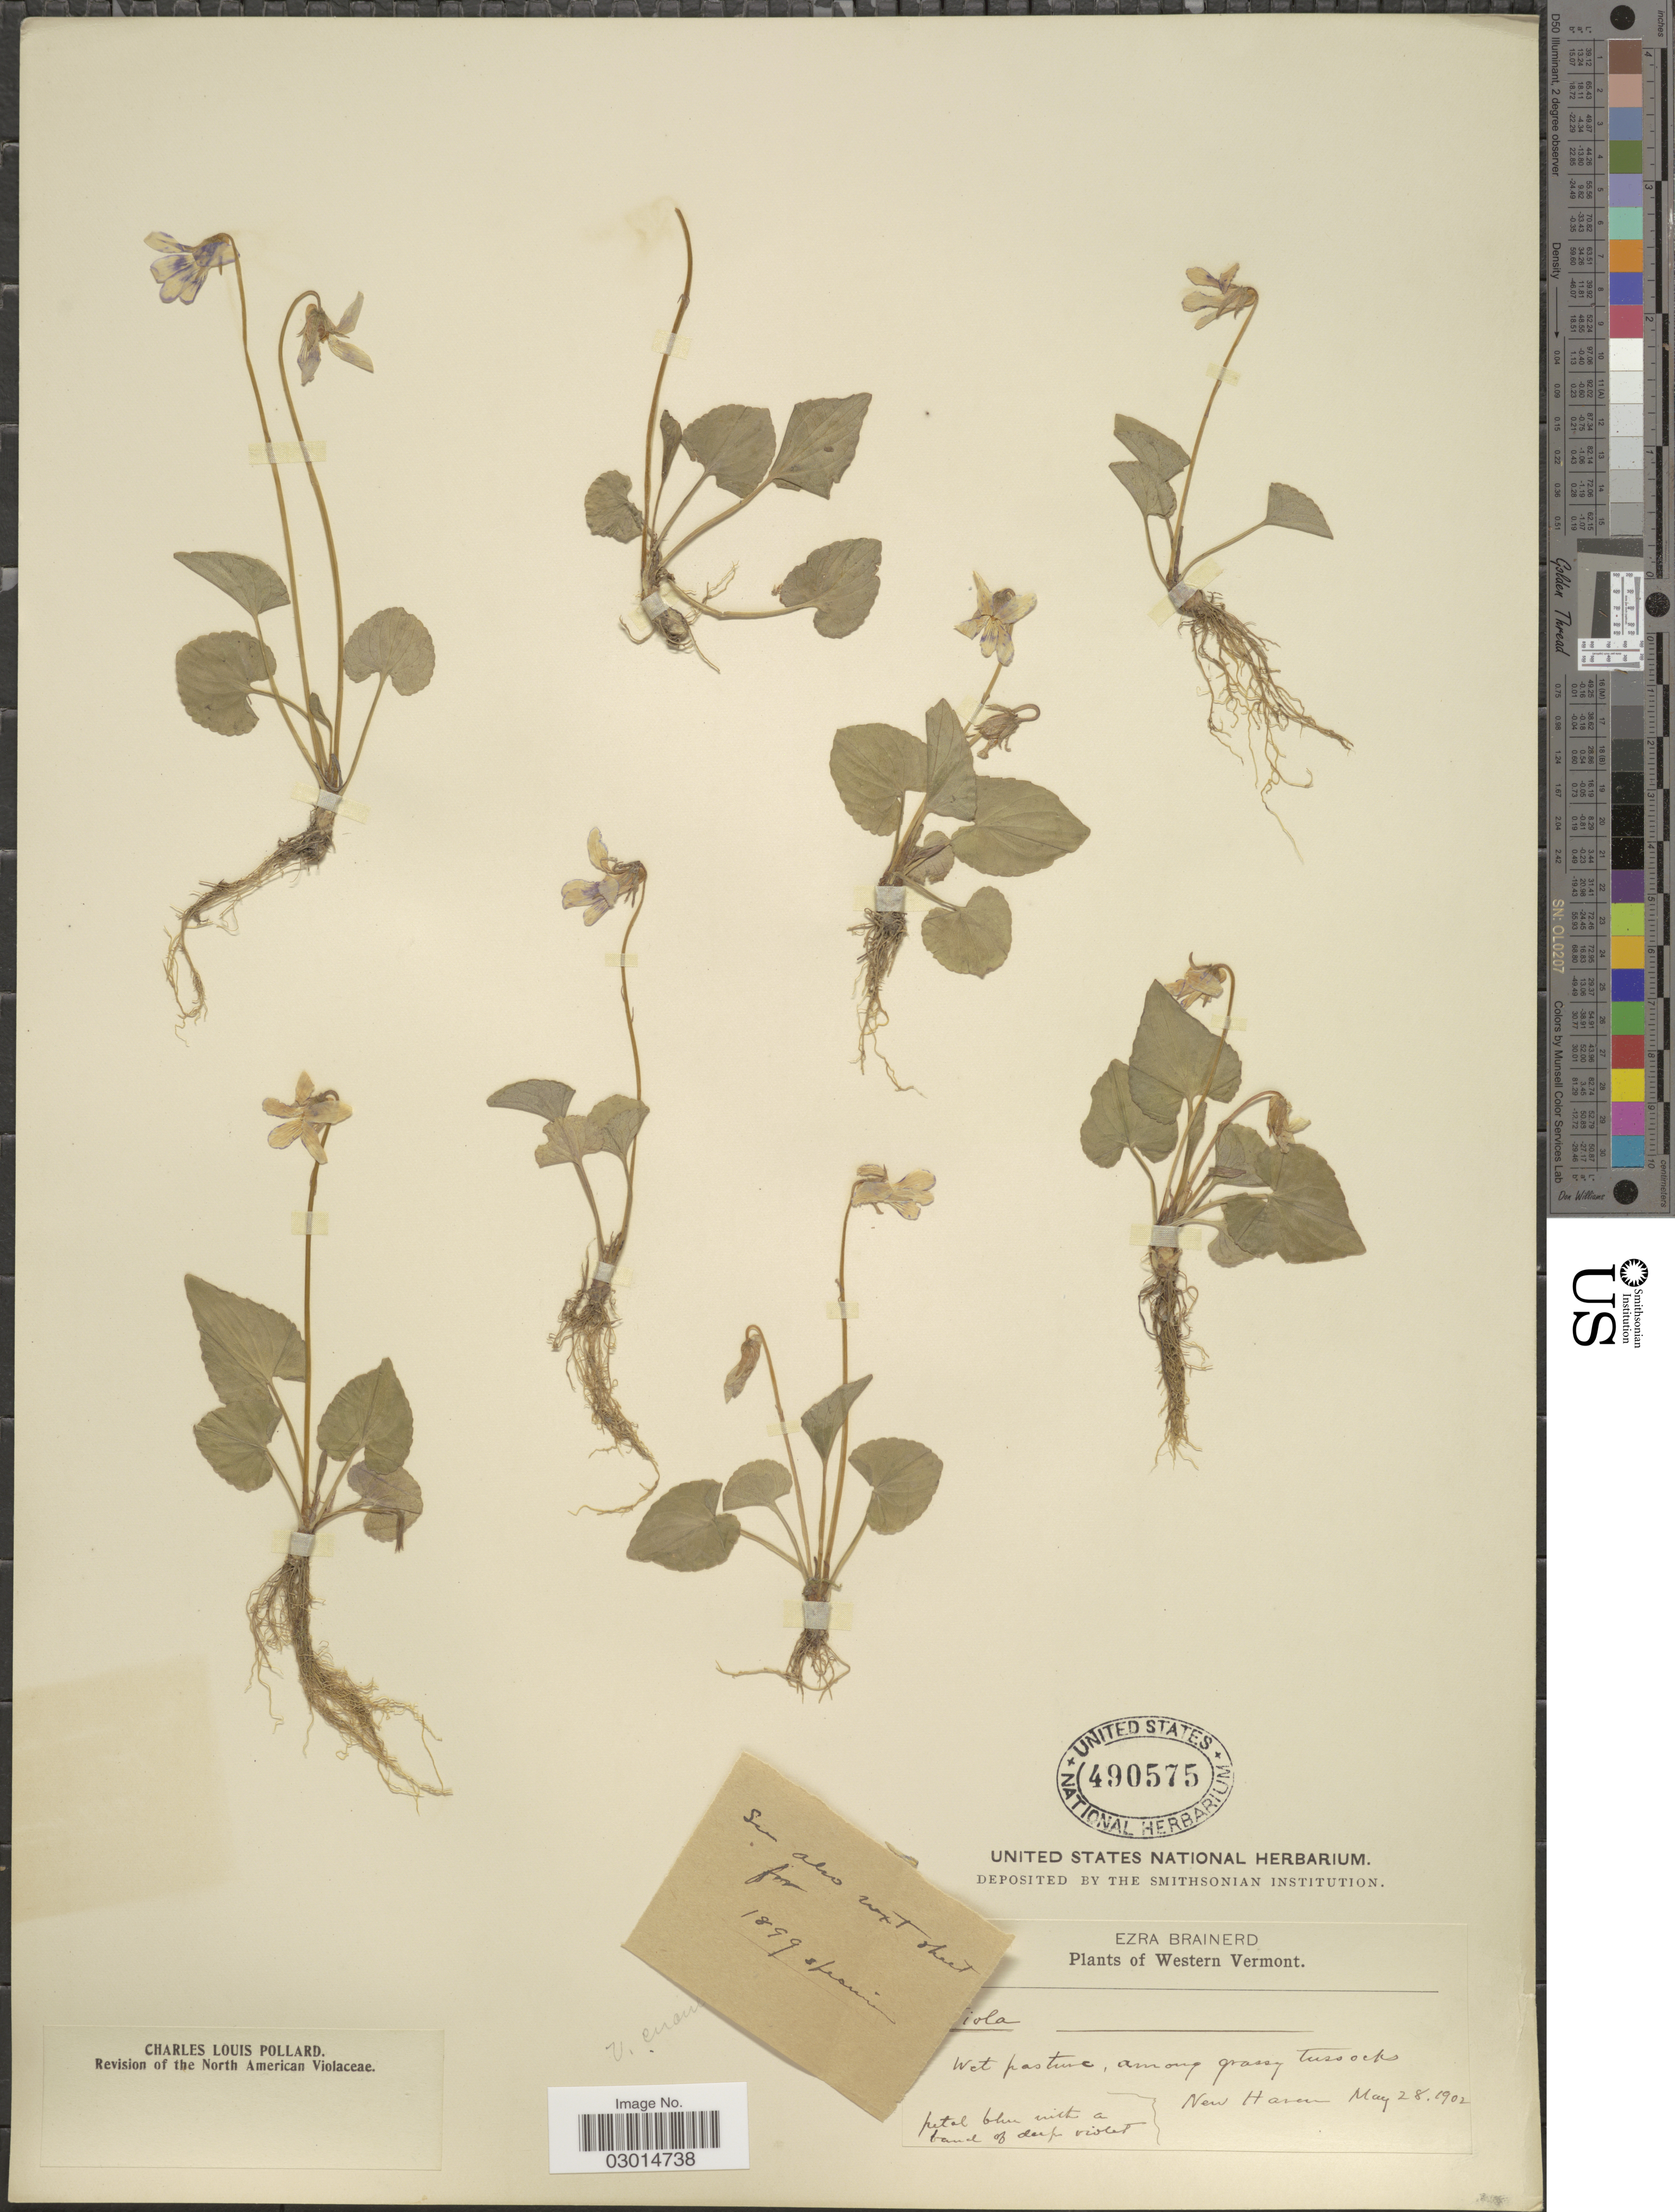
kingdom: Plantae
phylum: Tracheophyta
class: Magnoliopsida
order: Malpighiales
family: Violaceae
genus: Viola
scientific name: Viola cucullata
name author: Aiton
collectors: E. Brainerd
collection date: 1902-05-28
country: United States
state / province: Vermont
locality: Western Vermont. New Haven.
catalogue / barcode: US 490575